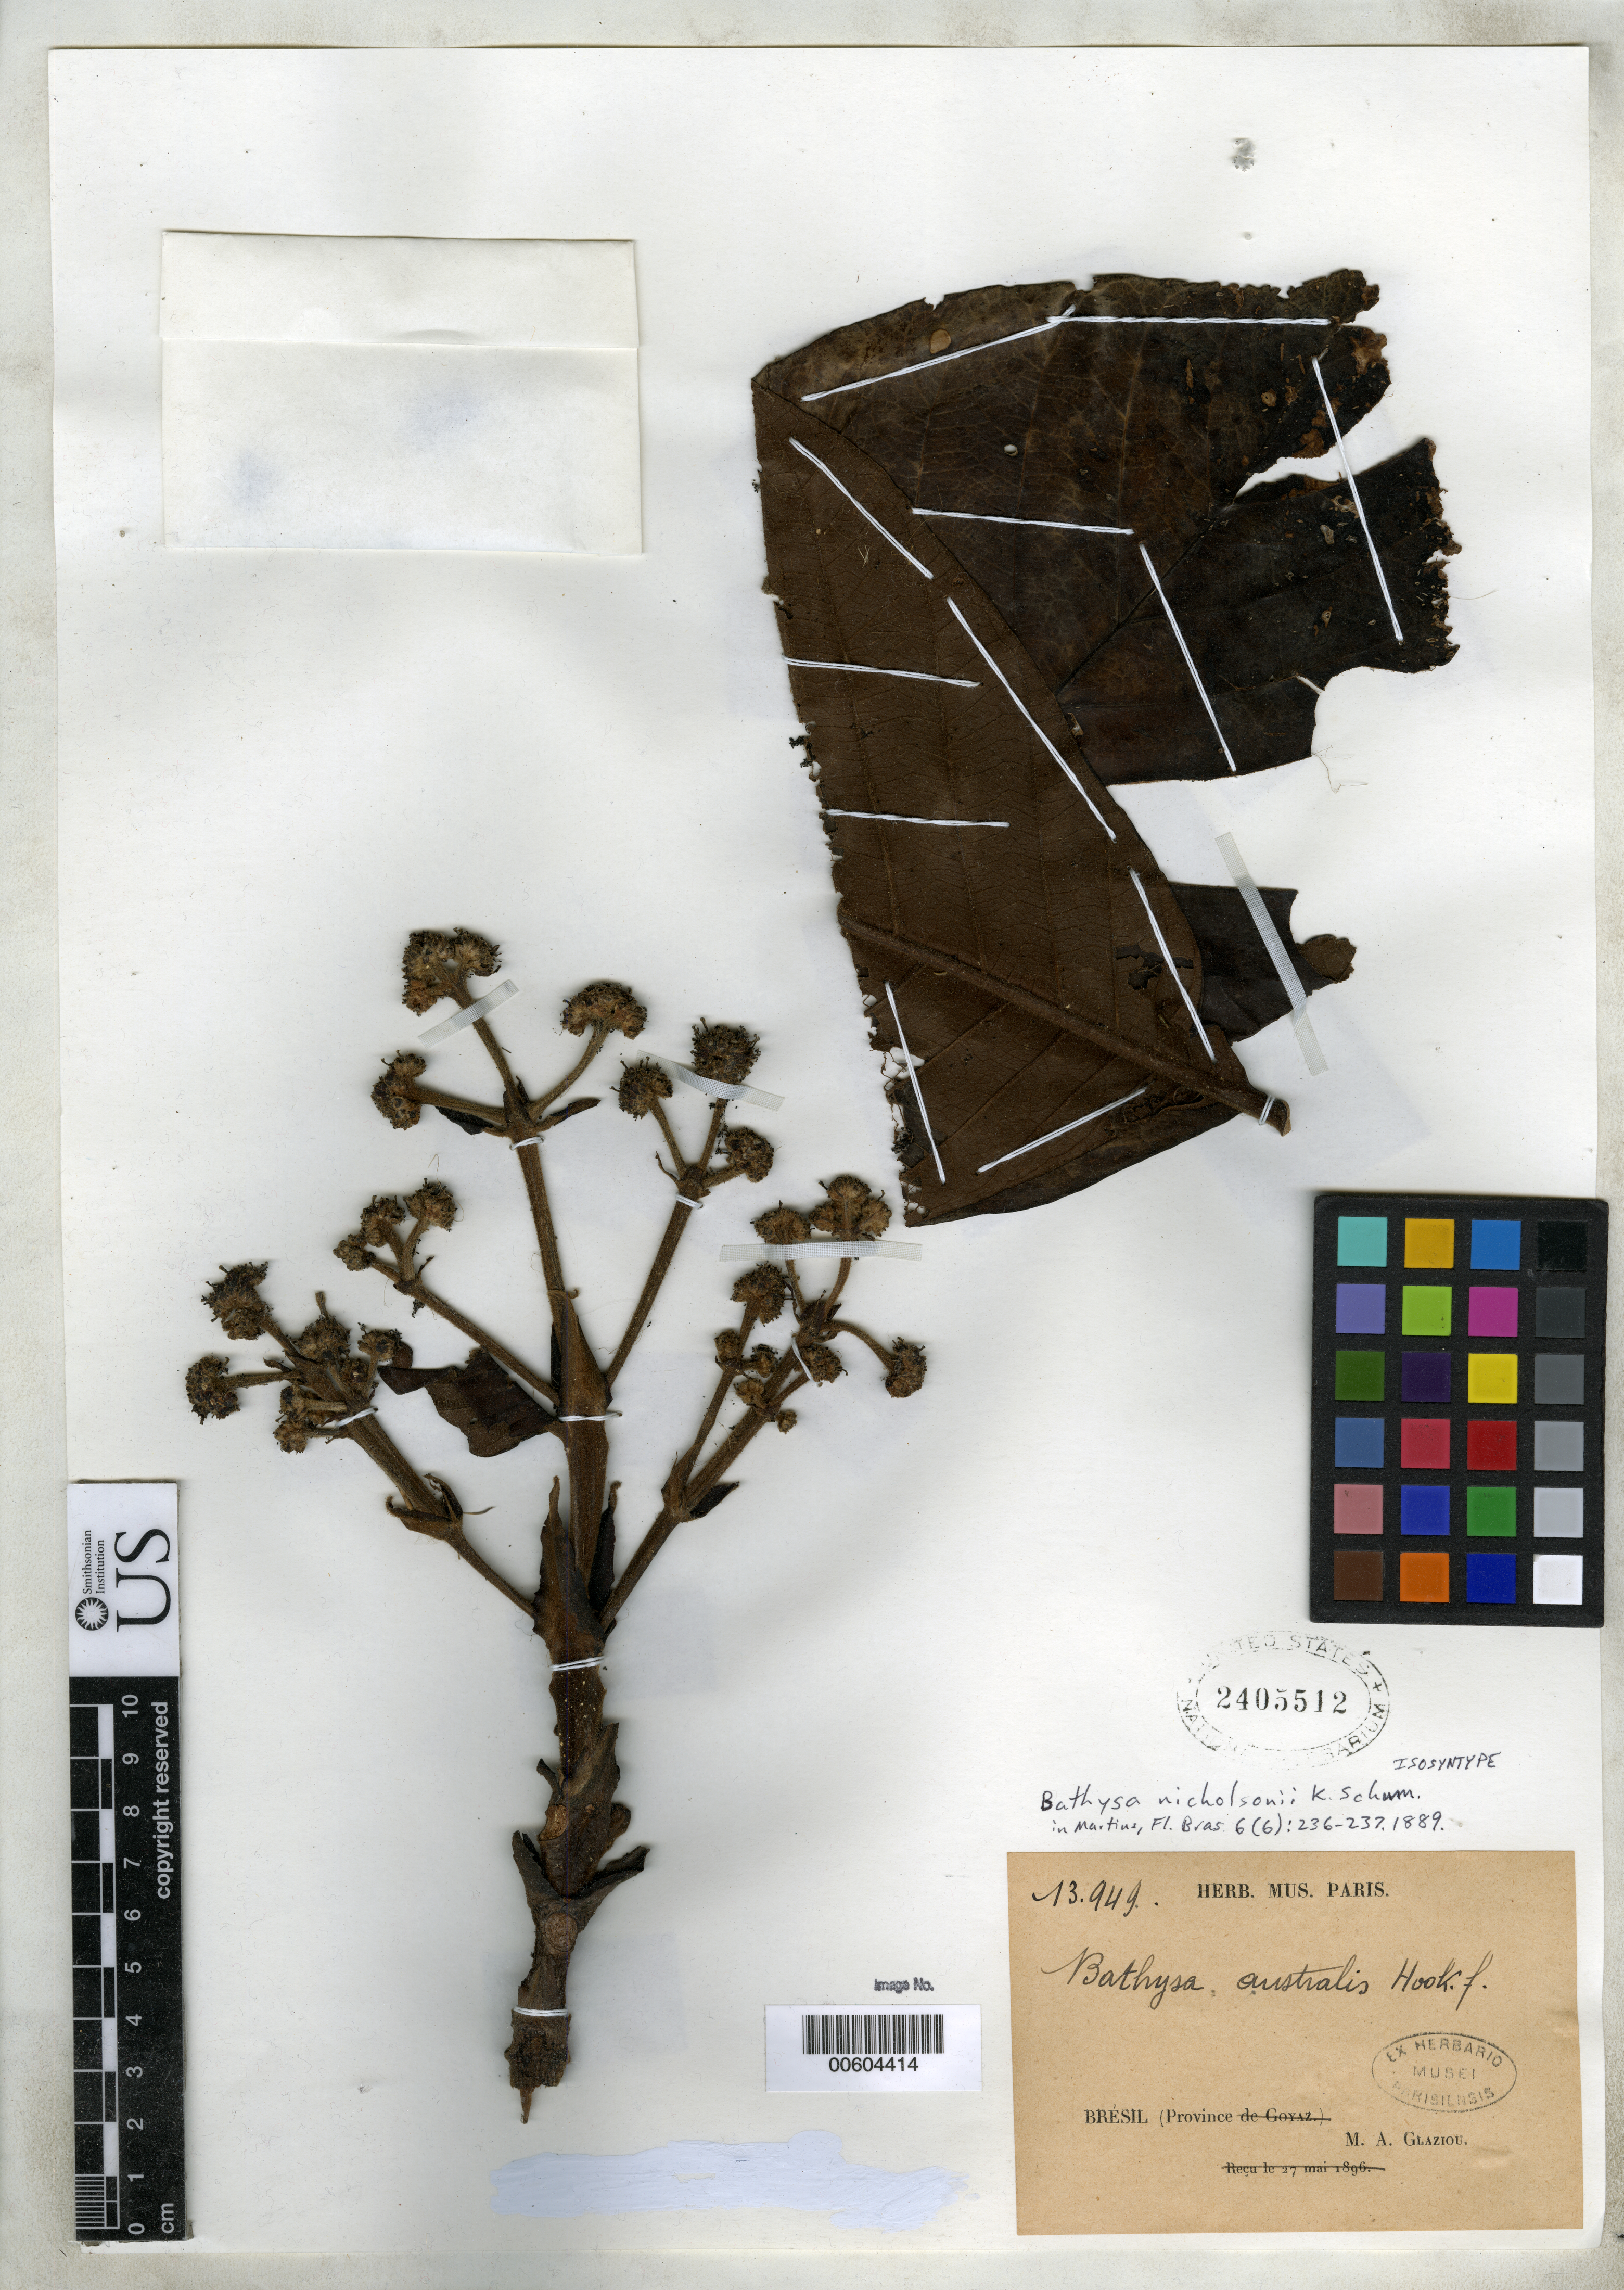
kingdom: Plantae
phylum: Tracheophyta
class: Magnoliopsida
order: Gentianales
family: Rubiaceae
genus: Bathysa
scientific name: Bathysa nicholsonii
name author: K. Schum. in Mart.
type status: Isosyntype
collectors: A. F. M. Glaziou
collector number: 13949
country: Brazil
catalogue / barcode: US 2405512